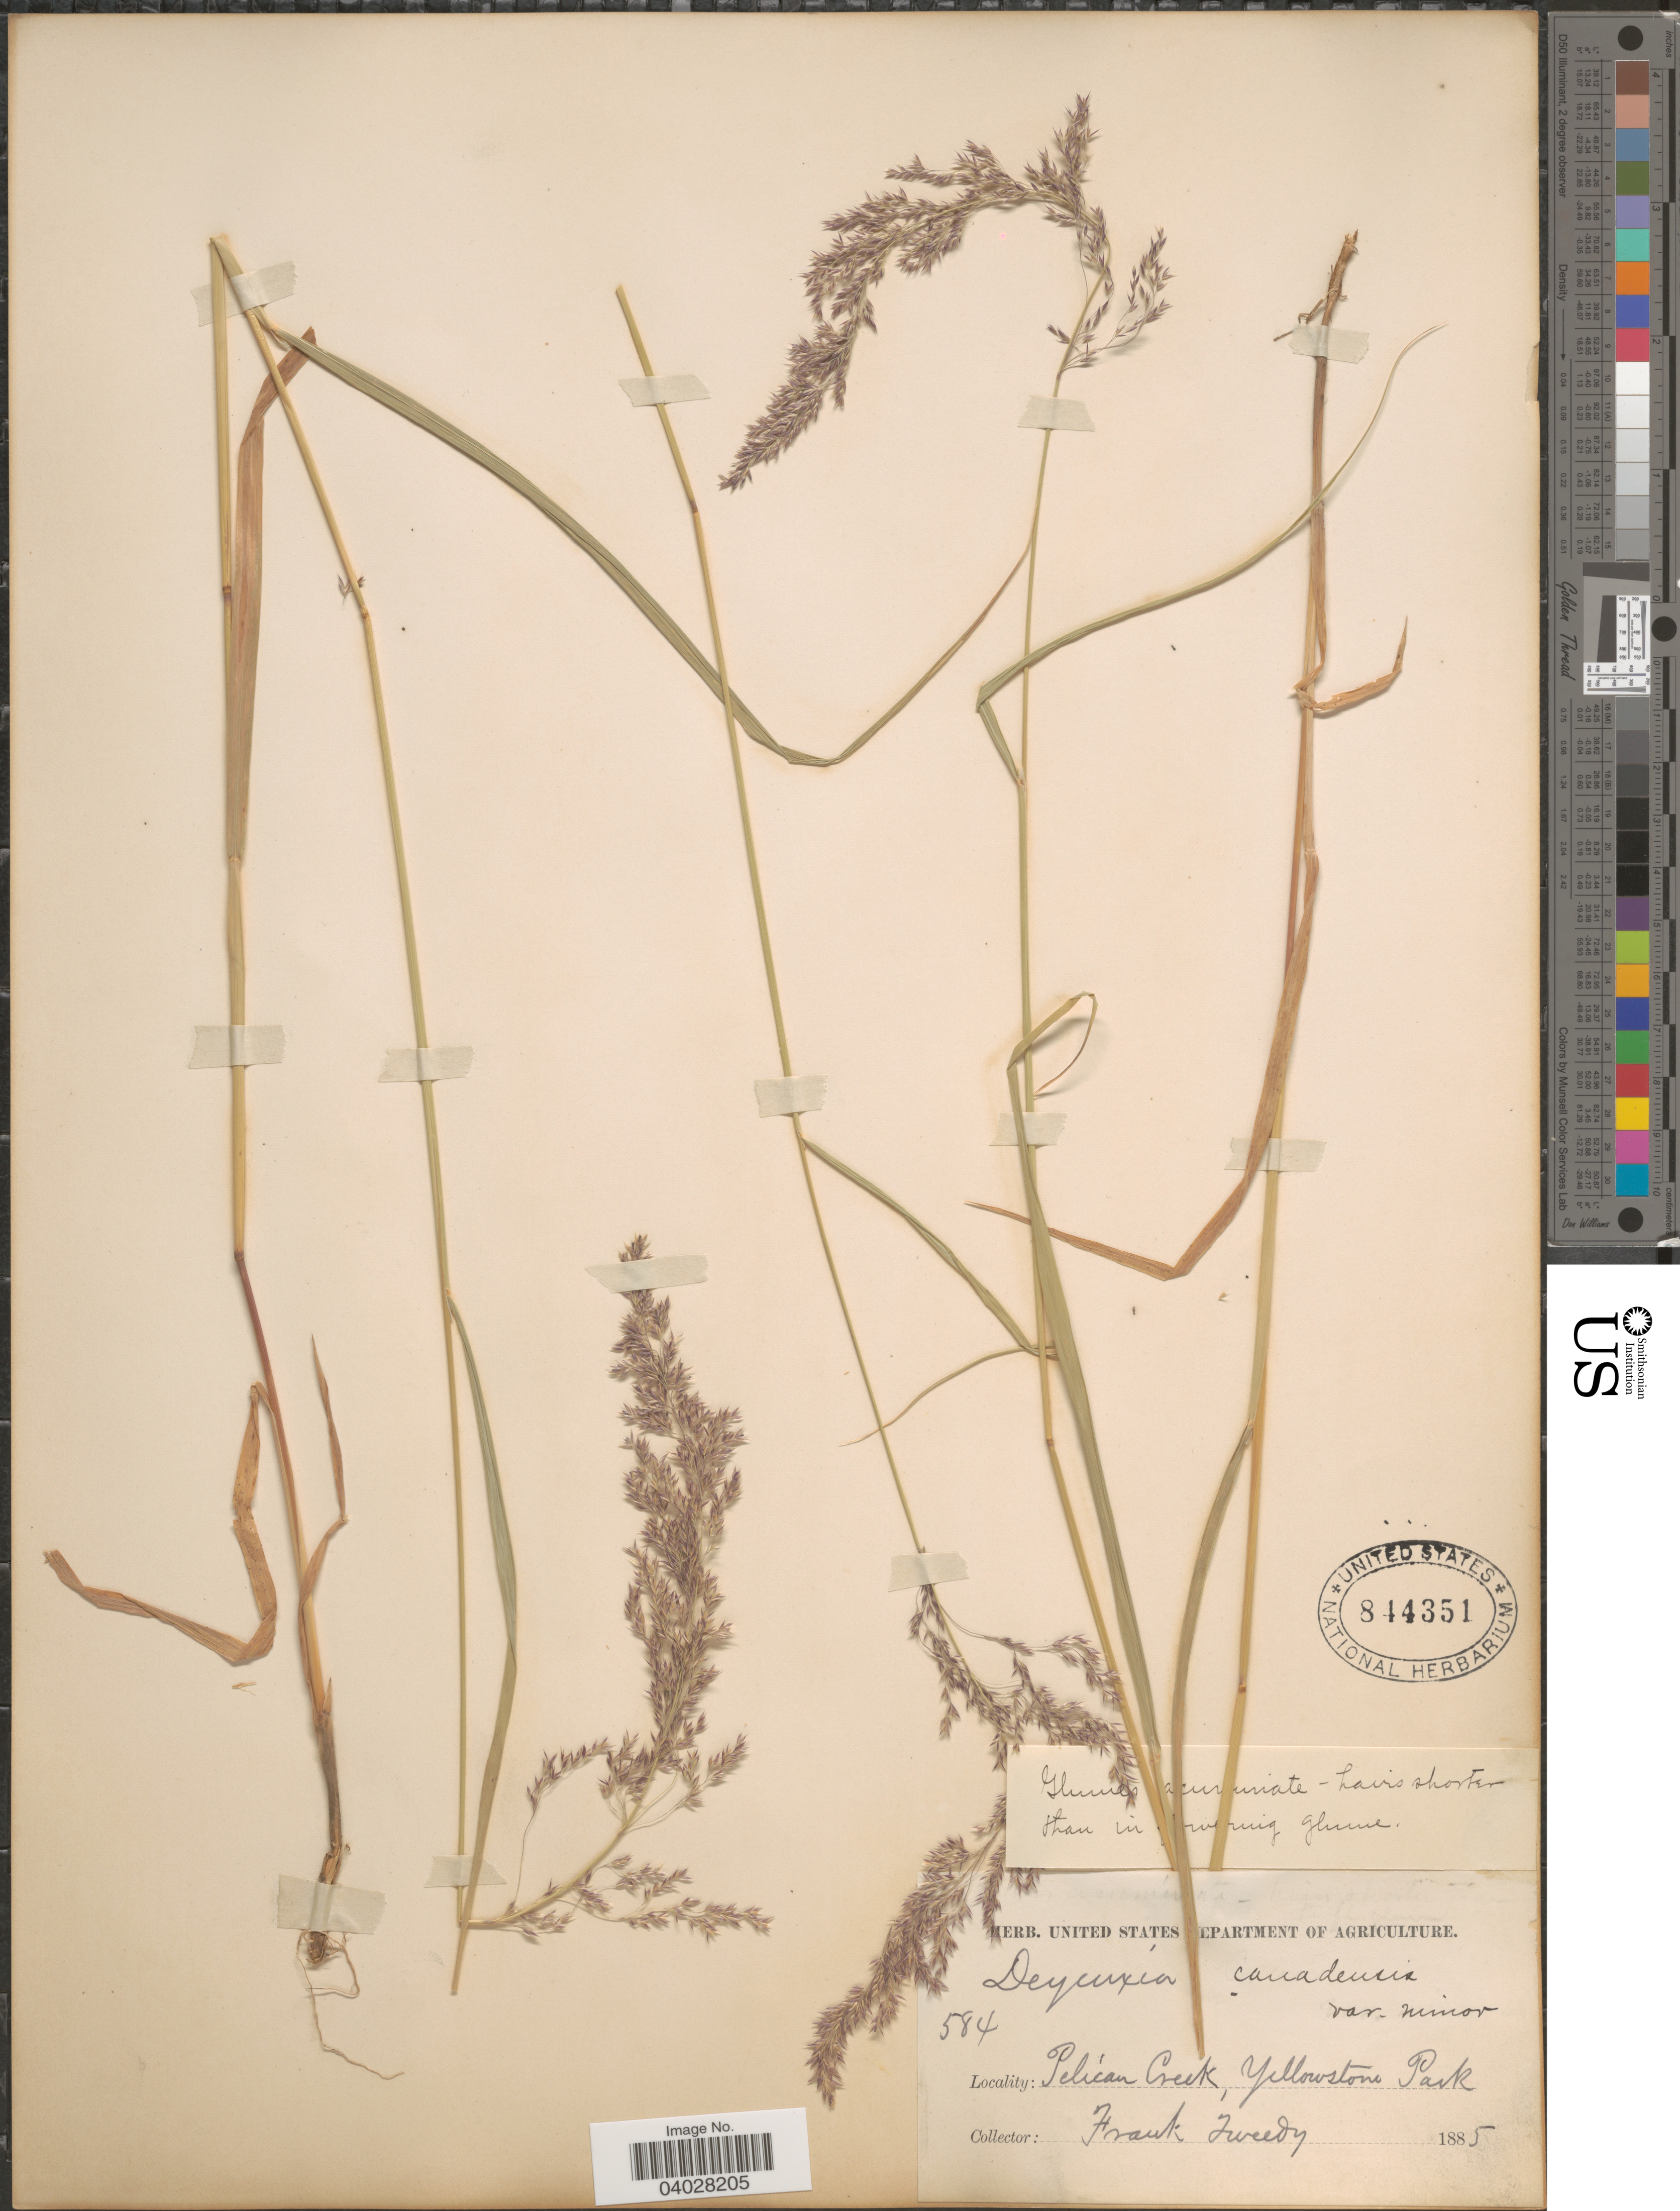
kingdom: Plantae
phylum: Tracheophyta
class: Liliopsida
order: Poales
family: Poaceae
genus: Calamagrostis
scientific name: Calamagrostis canadensis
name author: (Michx.) P. Beauv.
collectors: F. Tweedy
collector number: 584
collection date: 1885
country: United States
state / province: Wyoming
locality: Pelícan Creek, Yellowstone Park.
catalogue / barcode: US 844351